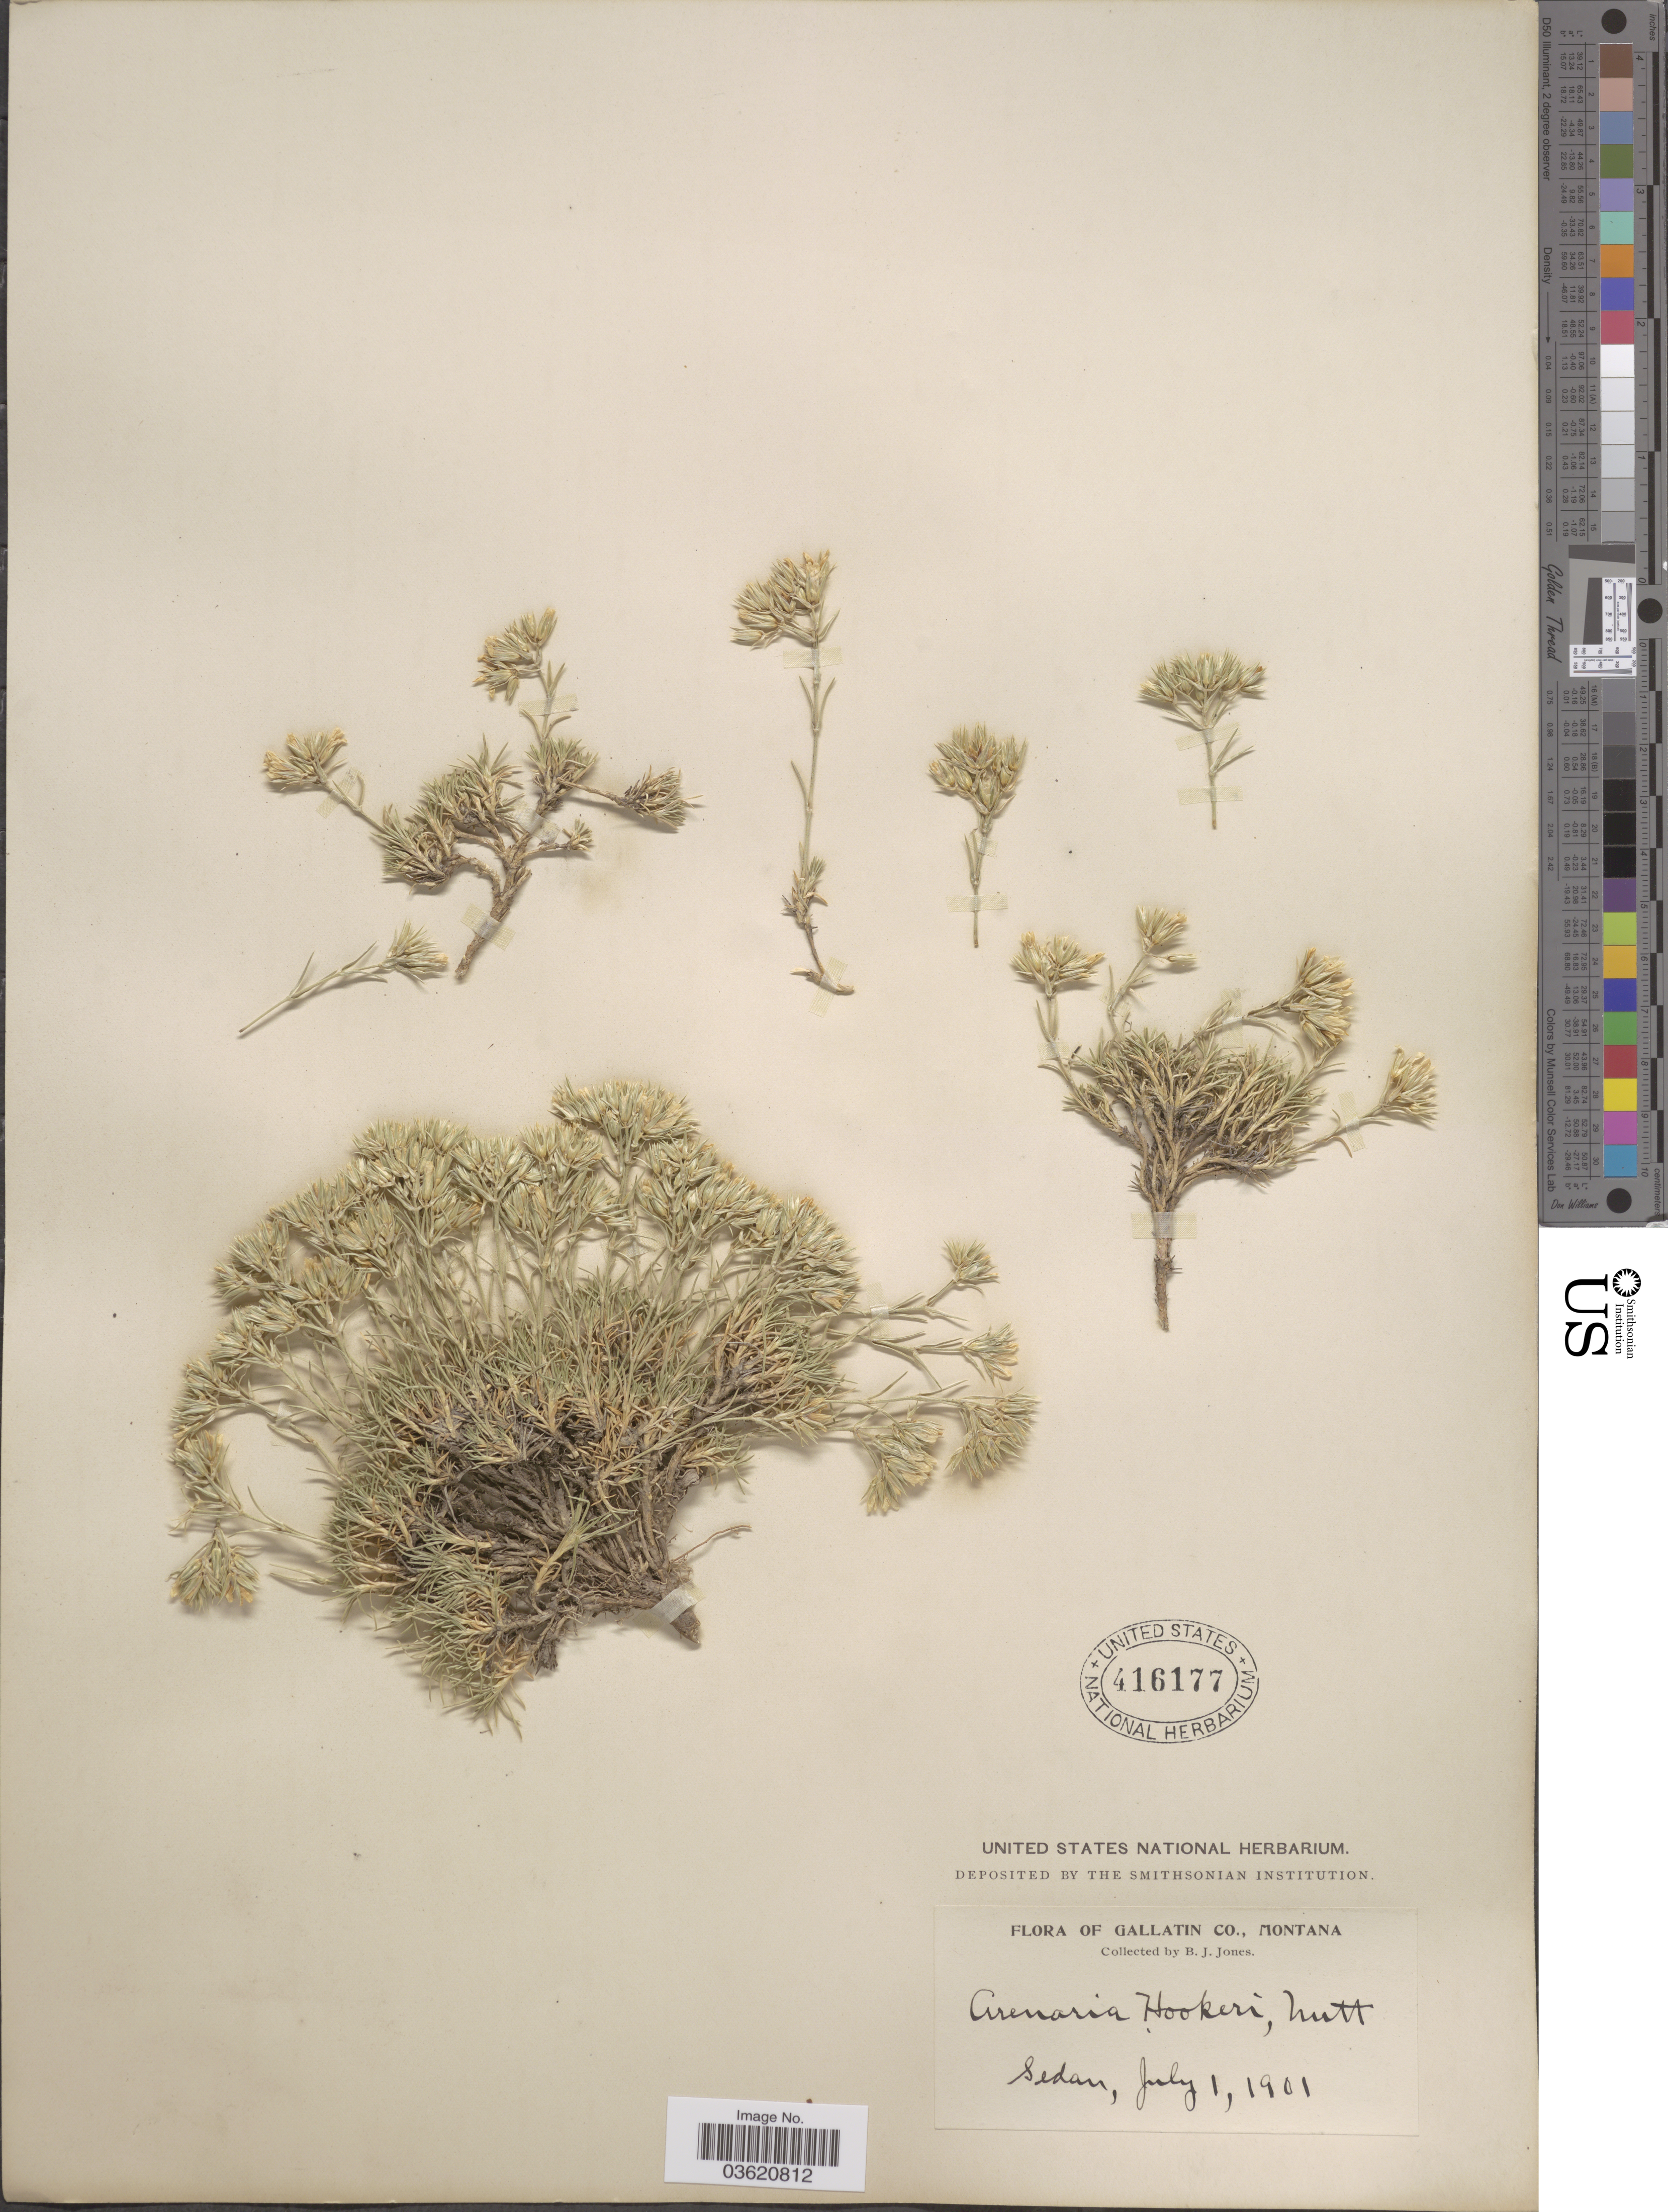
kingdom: Plantae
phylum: Tracheophyta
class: Magnoliopsida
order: Caryophyllales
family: Caryophyllaceae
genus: Eremogone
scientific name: Eremogone hookeri var. hookeri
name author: (Nutt.) W.A. Weber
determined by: Strong, Mark T., (BOT), Smithsonian Institution - National Museum of Natural History (UNITED STATES)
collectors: B. Jones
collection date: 1901-07-01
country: United States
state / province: Montana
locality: Gallatin Co. Sedan.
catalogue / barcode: US 416177